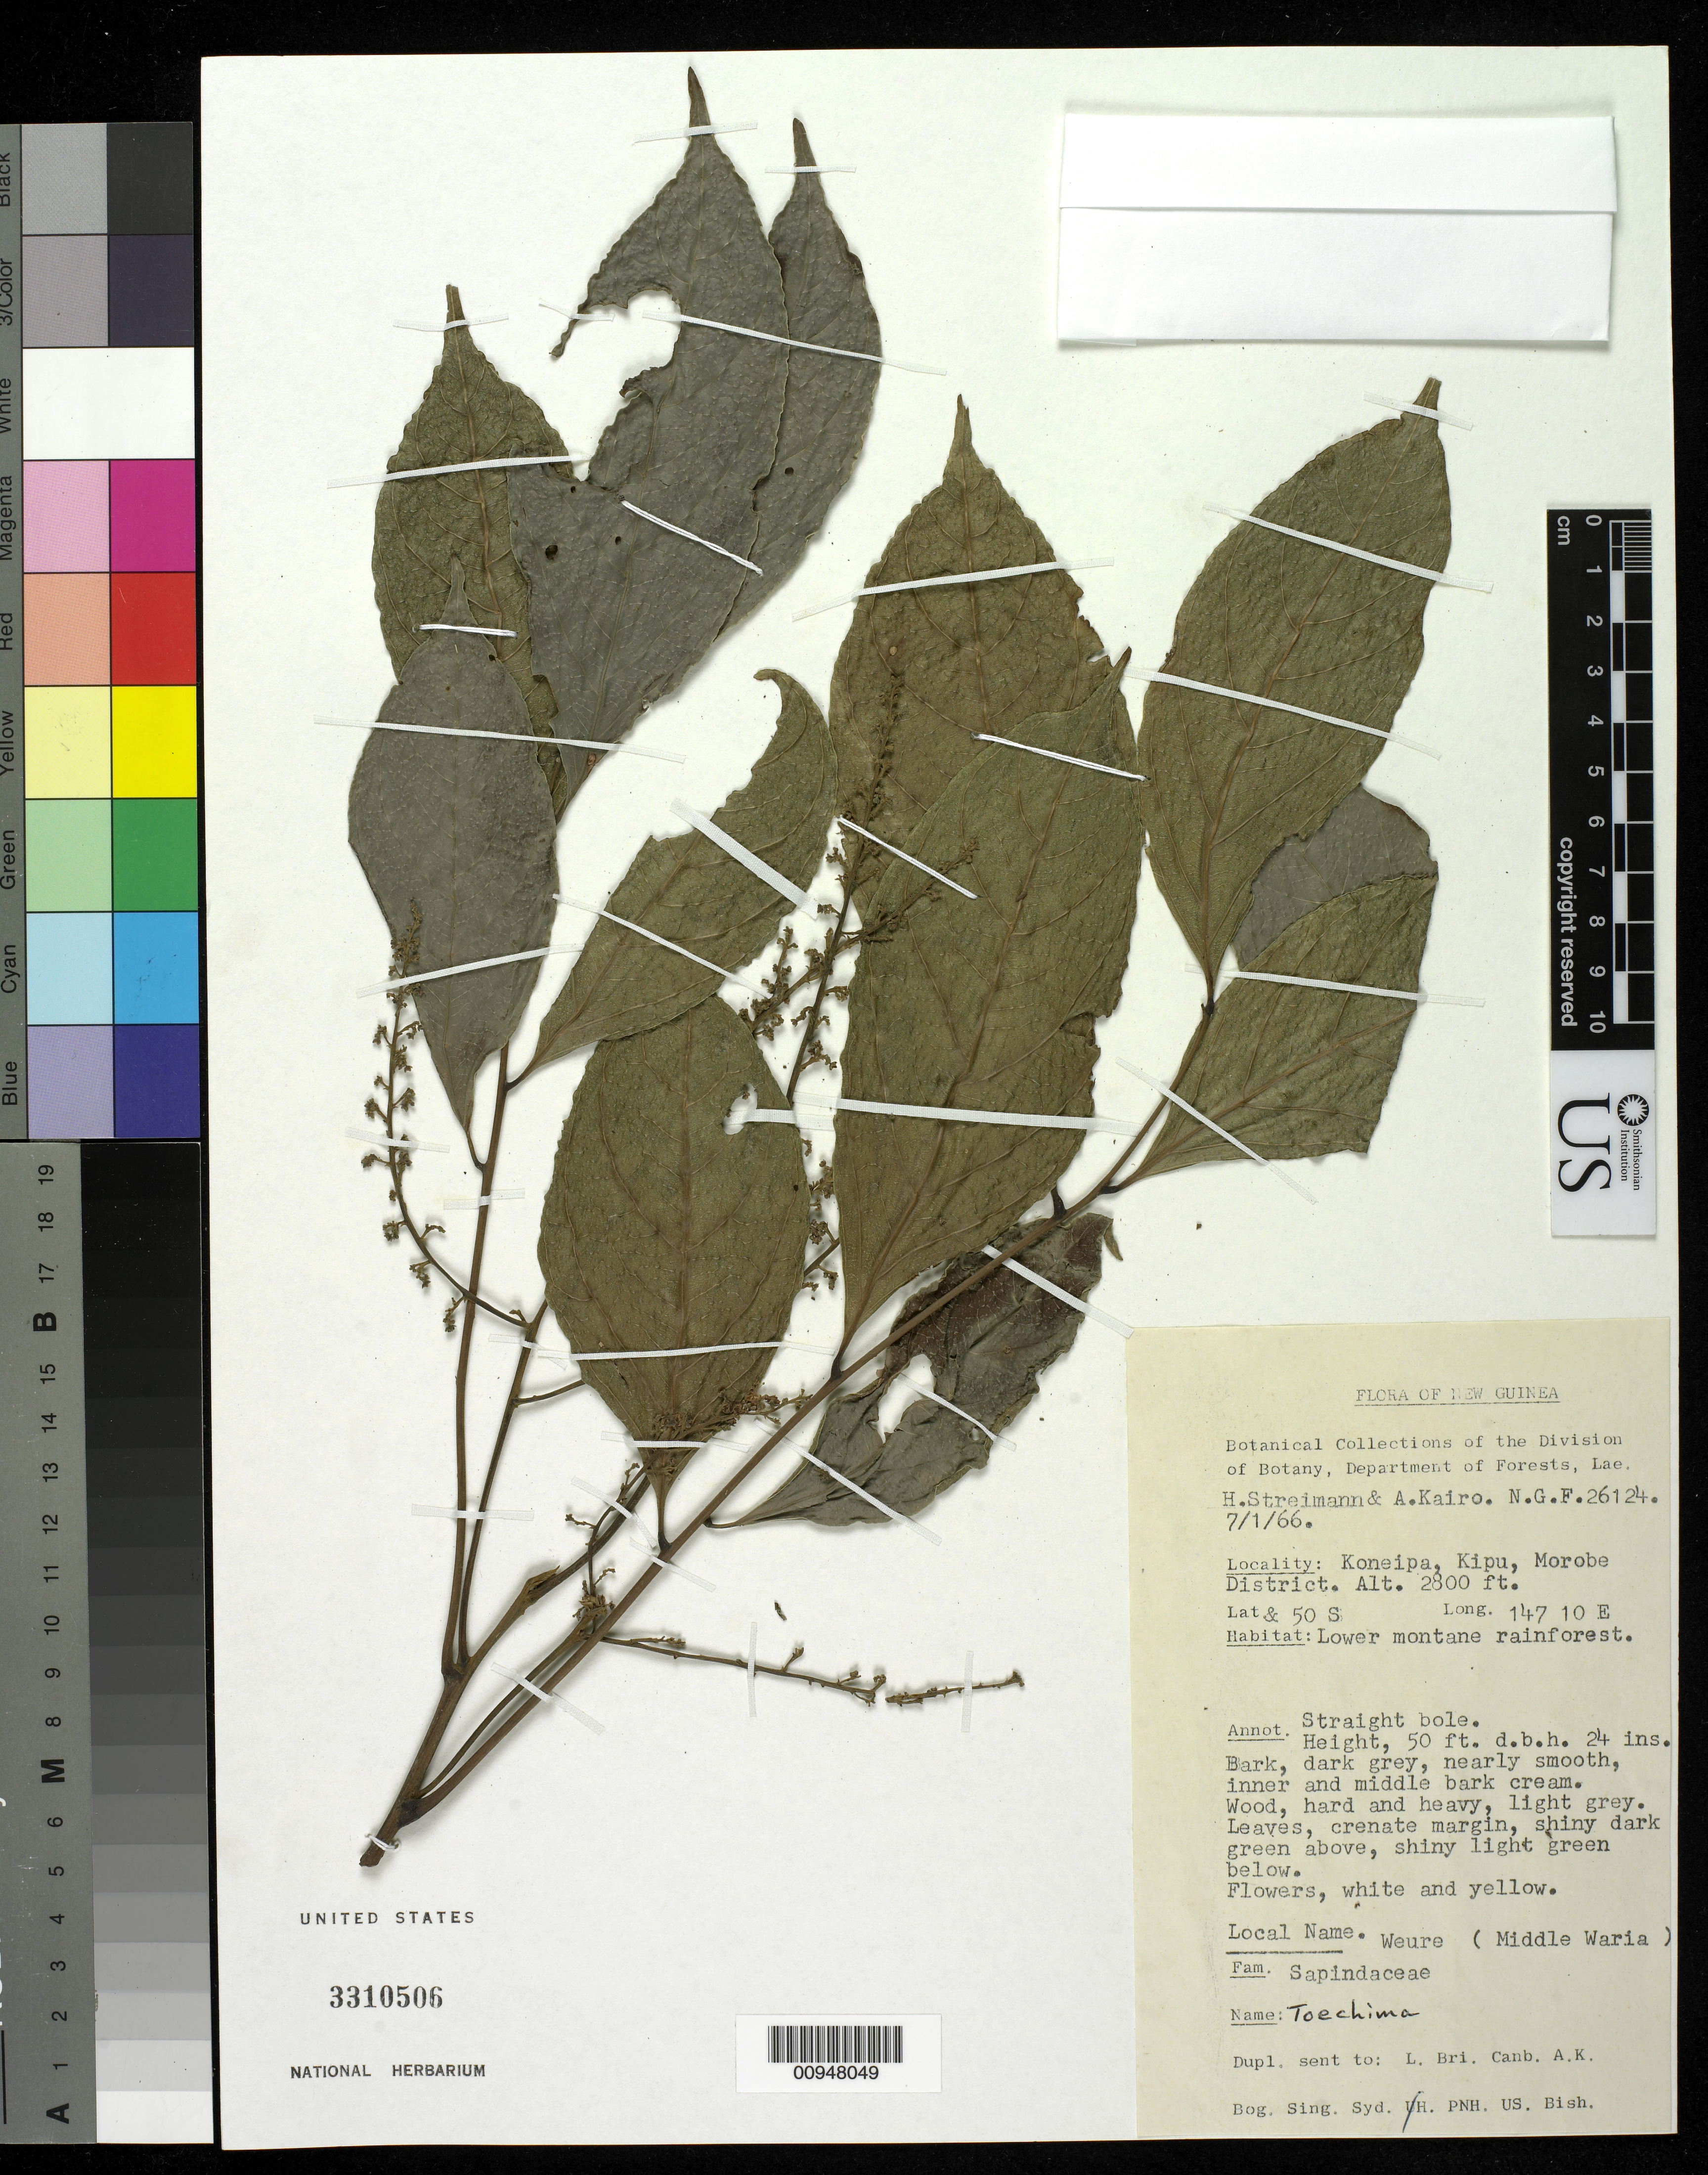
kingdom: Plantae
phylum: Tracheophyta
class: Magnoliopsida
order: Sapindales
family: Sapindaceae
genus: Toechima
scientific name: Toechima erythrocarpum subsp. papuanum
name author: (F. Muell.) Radlk.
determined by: James, S. A.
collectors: H. Streimann & A. Kairo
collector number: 26124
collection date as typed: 07 Jan 1966 or 01 Jul 1966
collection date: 1966-01-07 or 1966-07-01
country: Papua New Guinea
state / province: Morobe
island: New Guinea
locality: Koneipa, Kipu.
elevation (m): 853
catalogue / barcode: US 3310506